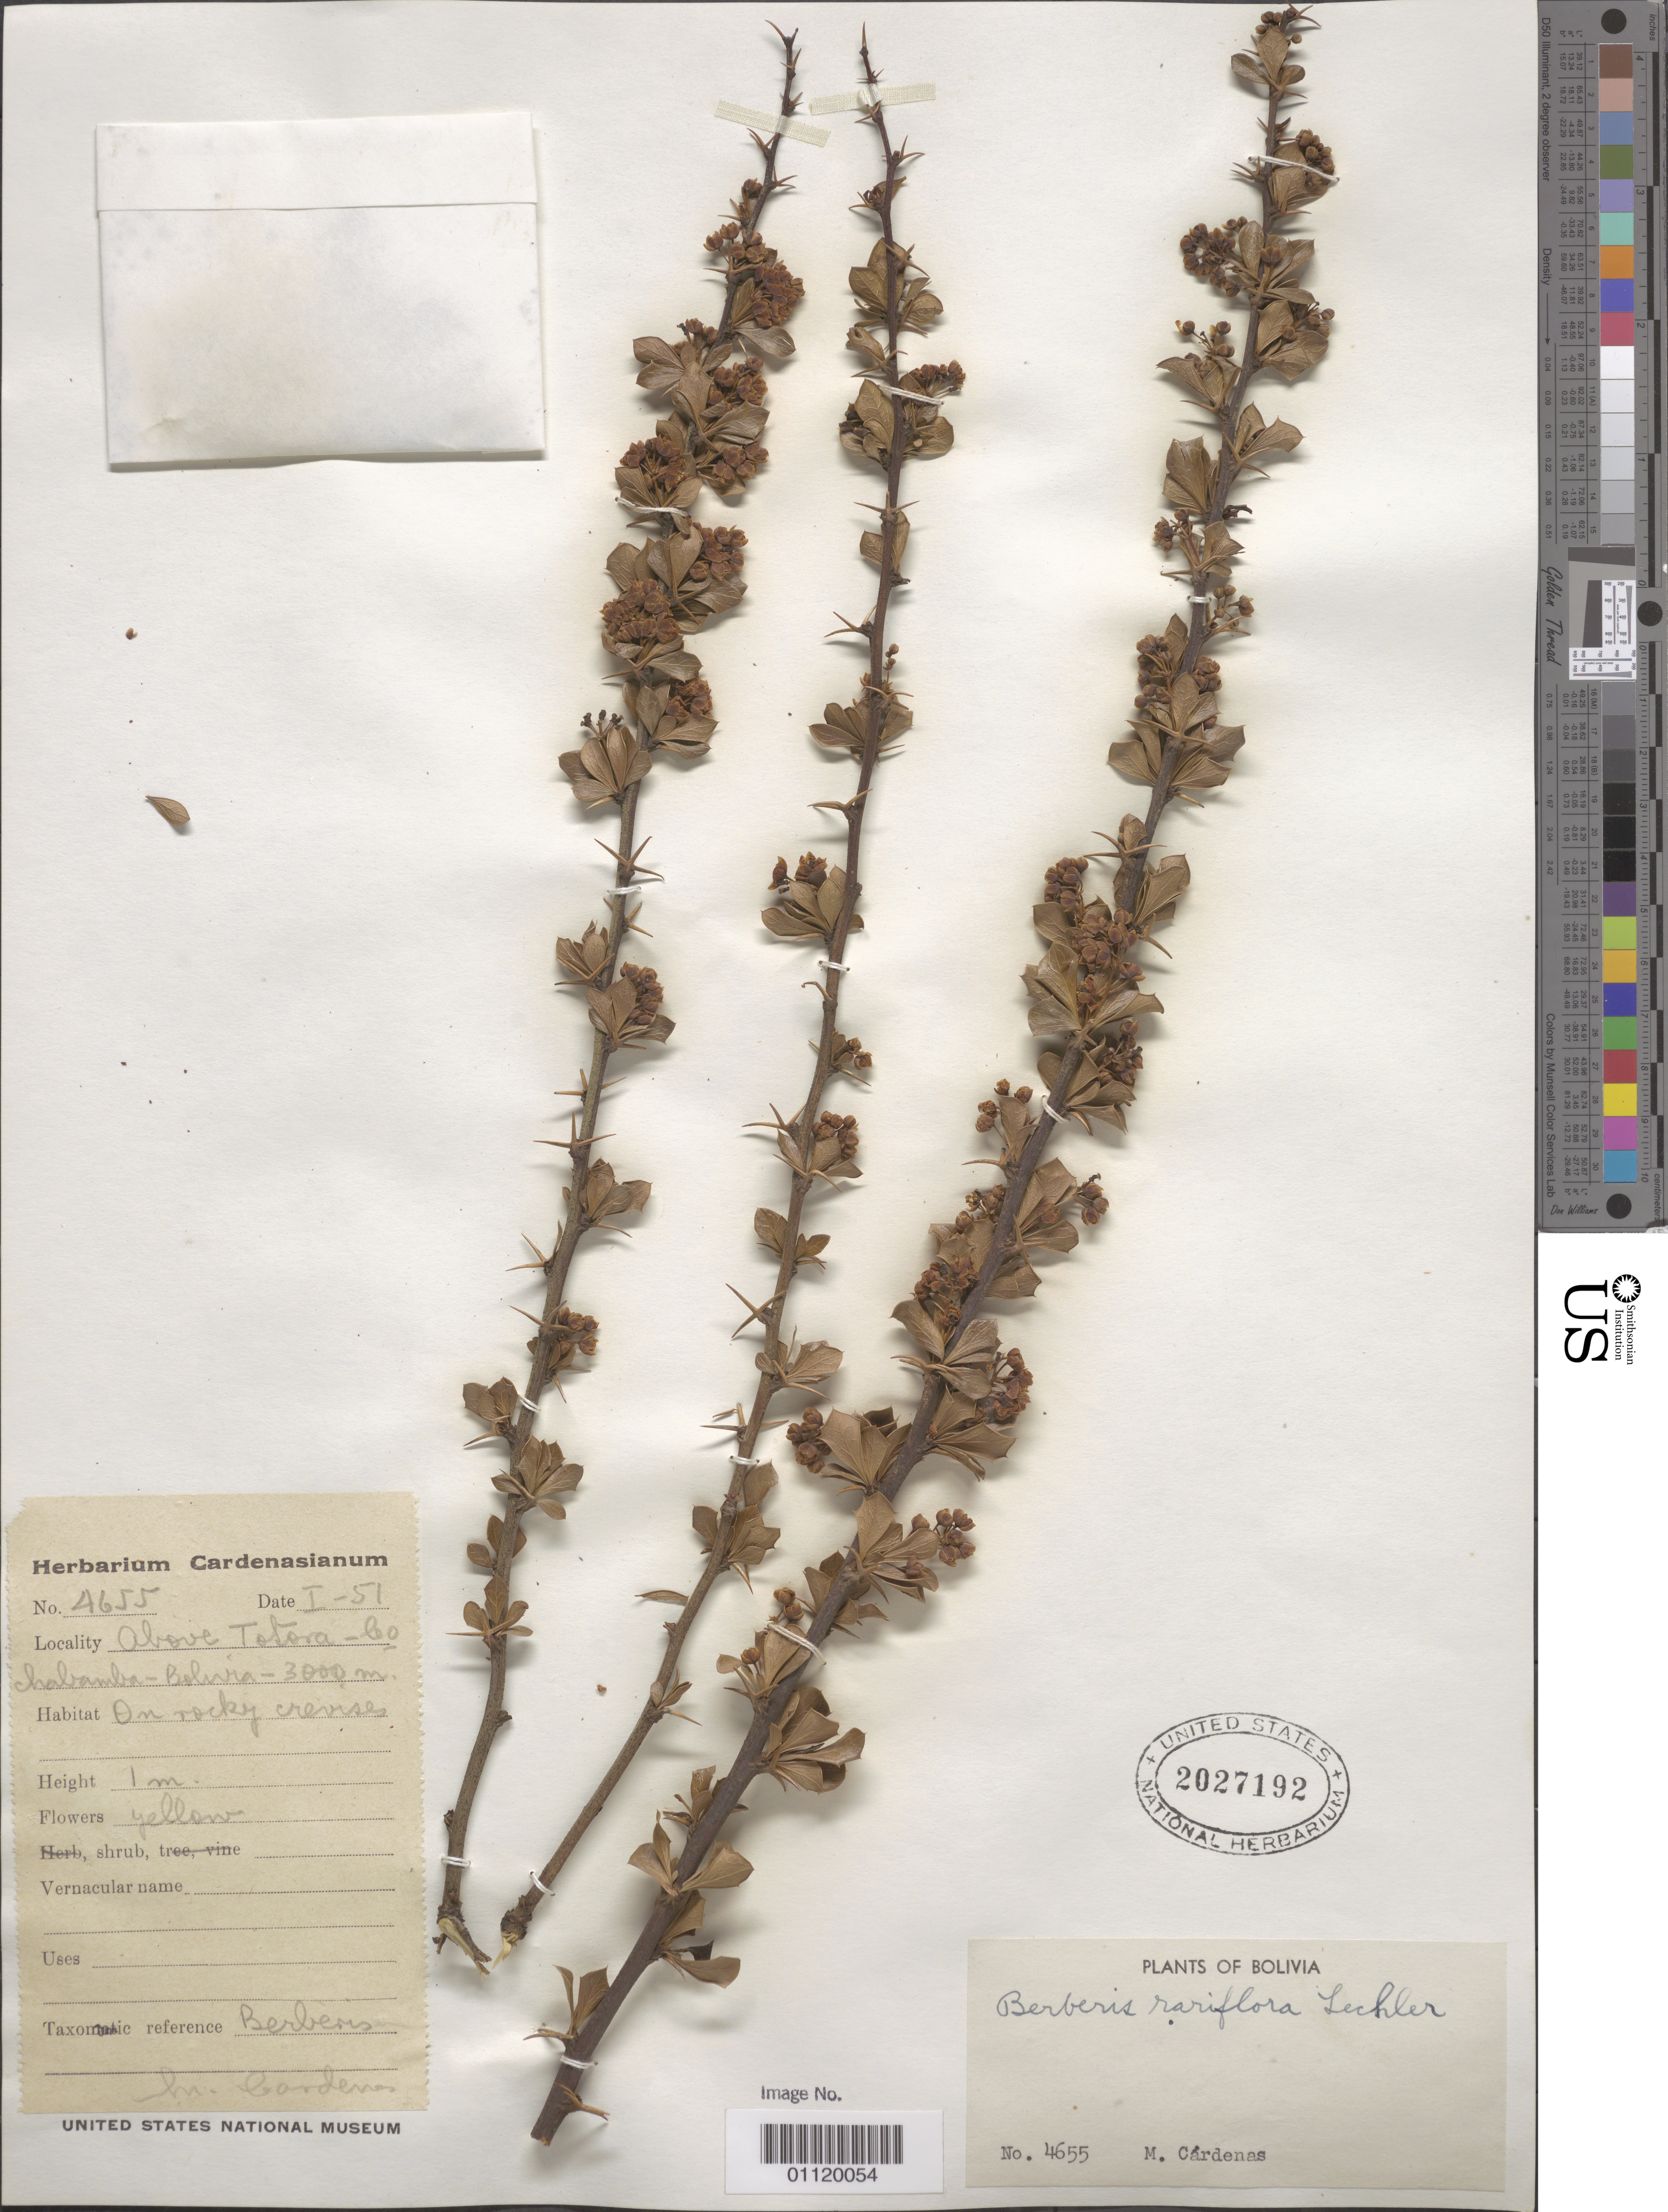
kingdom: Plantae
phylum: Tracheophyta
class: Magnoliopsida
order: Ranunculales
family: Berberidaceae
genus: Berberis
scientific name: Berberis rariflora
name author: Lech.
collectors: M. Cárdenas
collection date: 1951-01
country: Bolivia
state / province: Cochabamba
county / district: Carrasco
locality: Above Totora. On rocky crevices.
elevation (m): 3000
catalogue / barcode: US 2027192